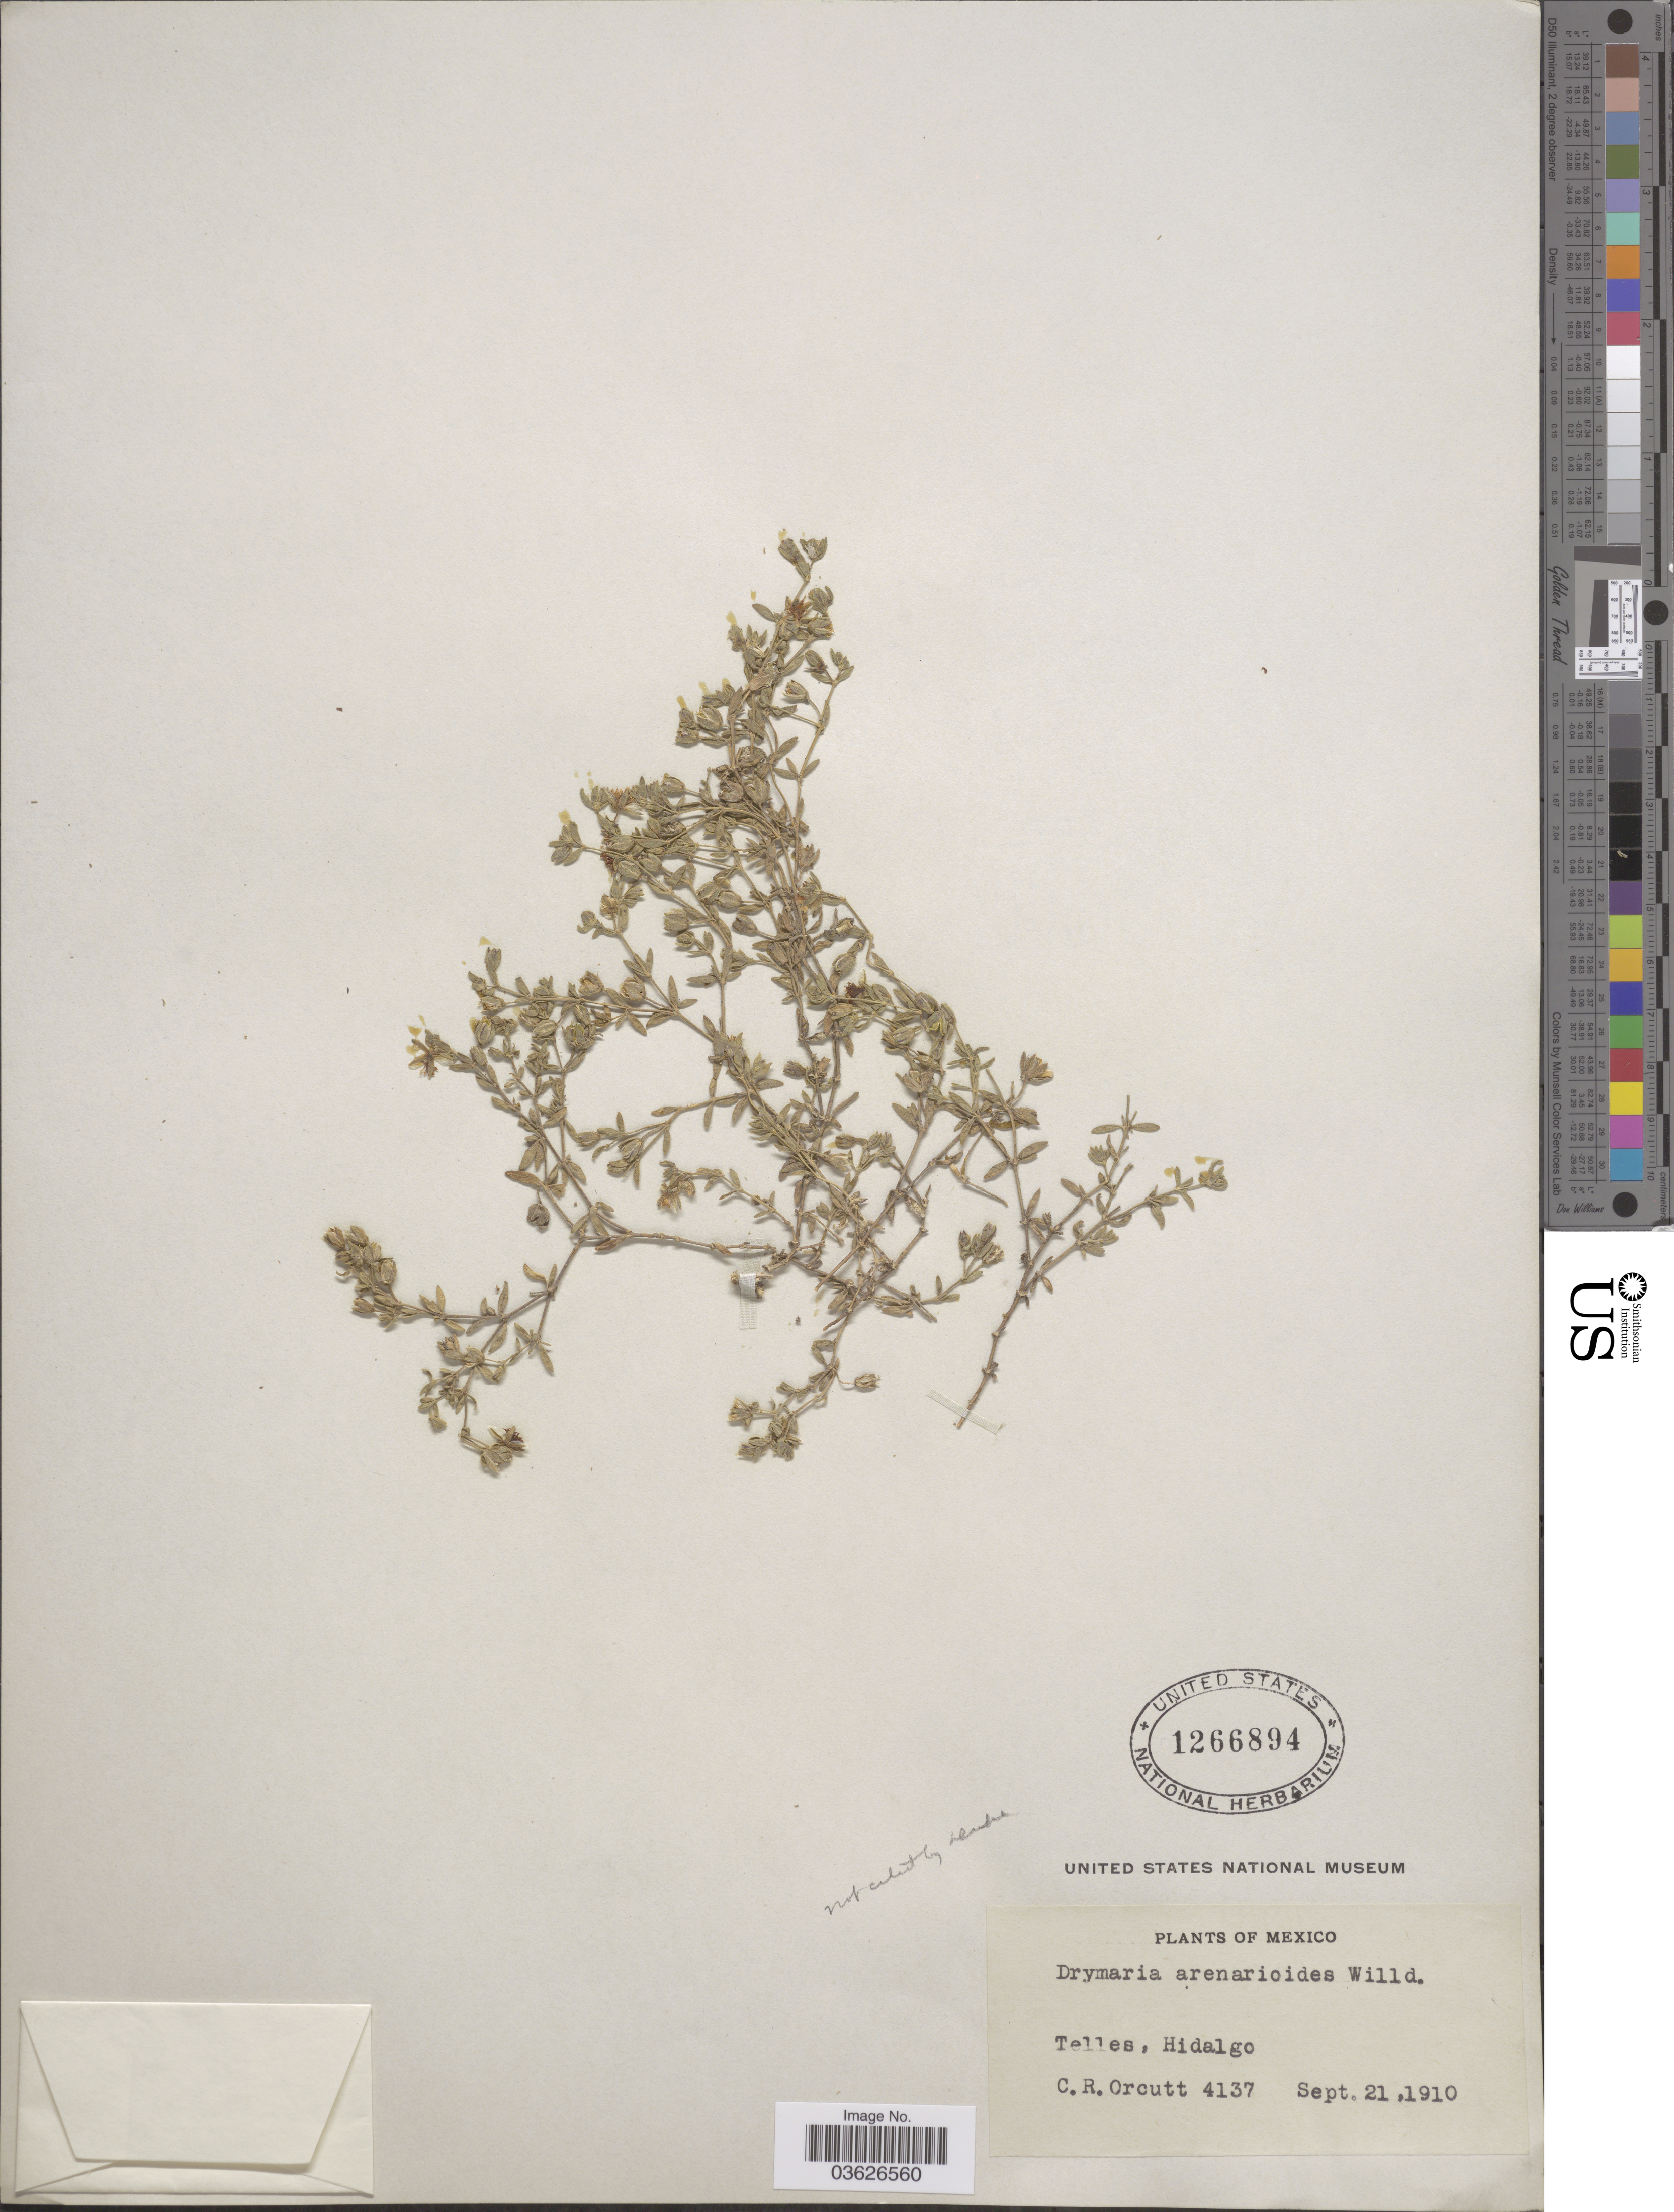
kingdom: Plantae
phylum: Tracheophyta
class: Magnoliopsida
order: Caryophyllales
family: Caryophyllaceae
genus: Drymaria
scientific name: Drymaria arenarioides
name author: Willd. ex Roem. & Schult.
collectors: C. R. Orcutt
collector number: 4137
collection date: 1910-09-21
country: Mexico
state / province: Hidalgo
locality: Telles.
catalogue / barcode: US 1266894